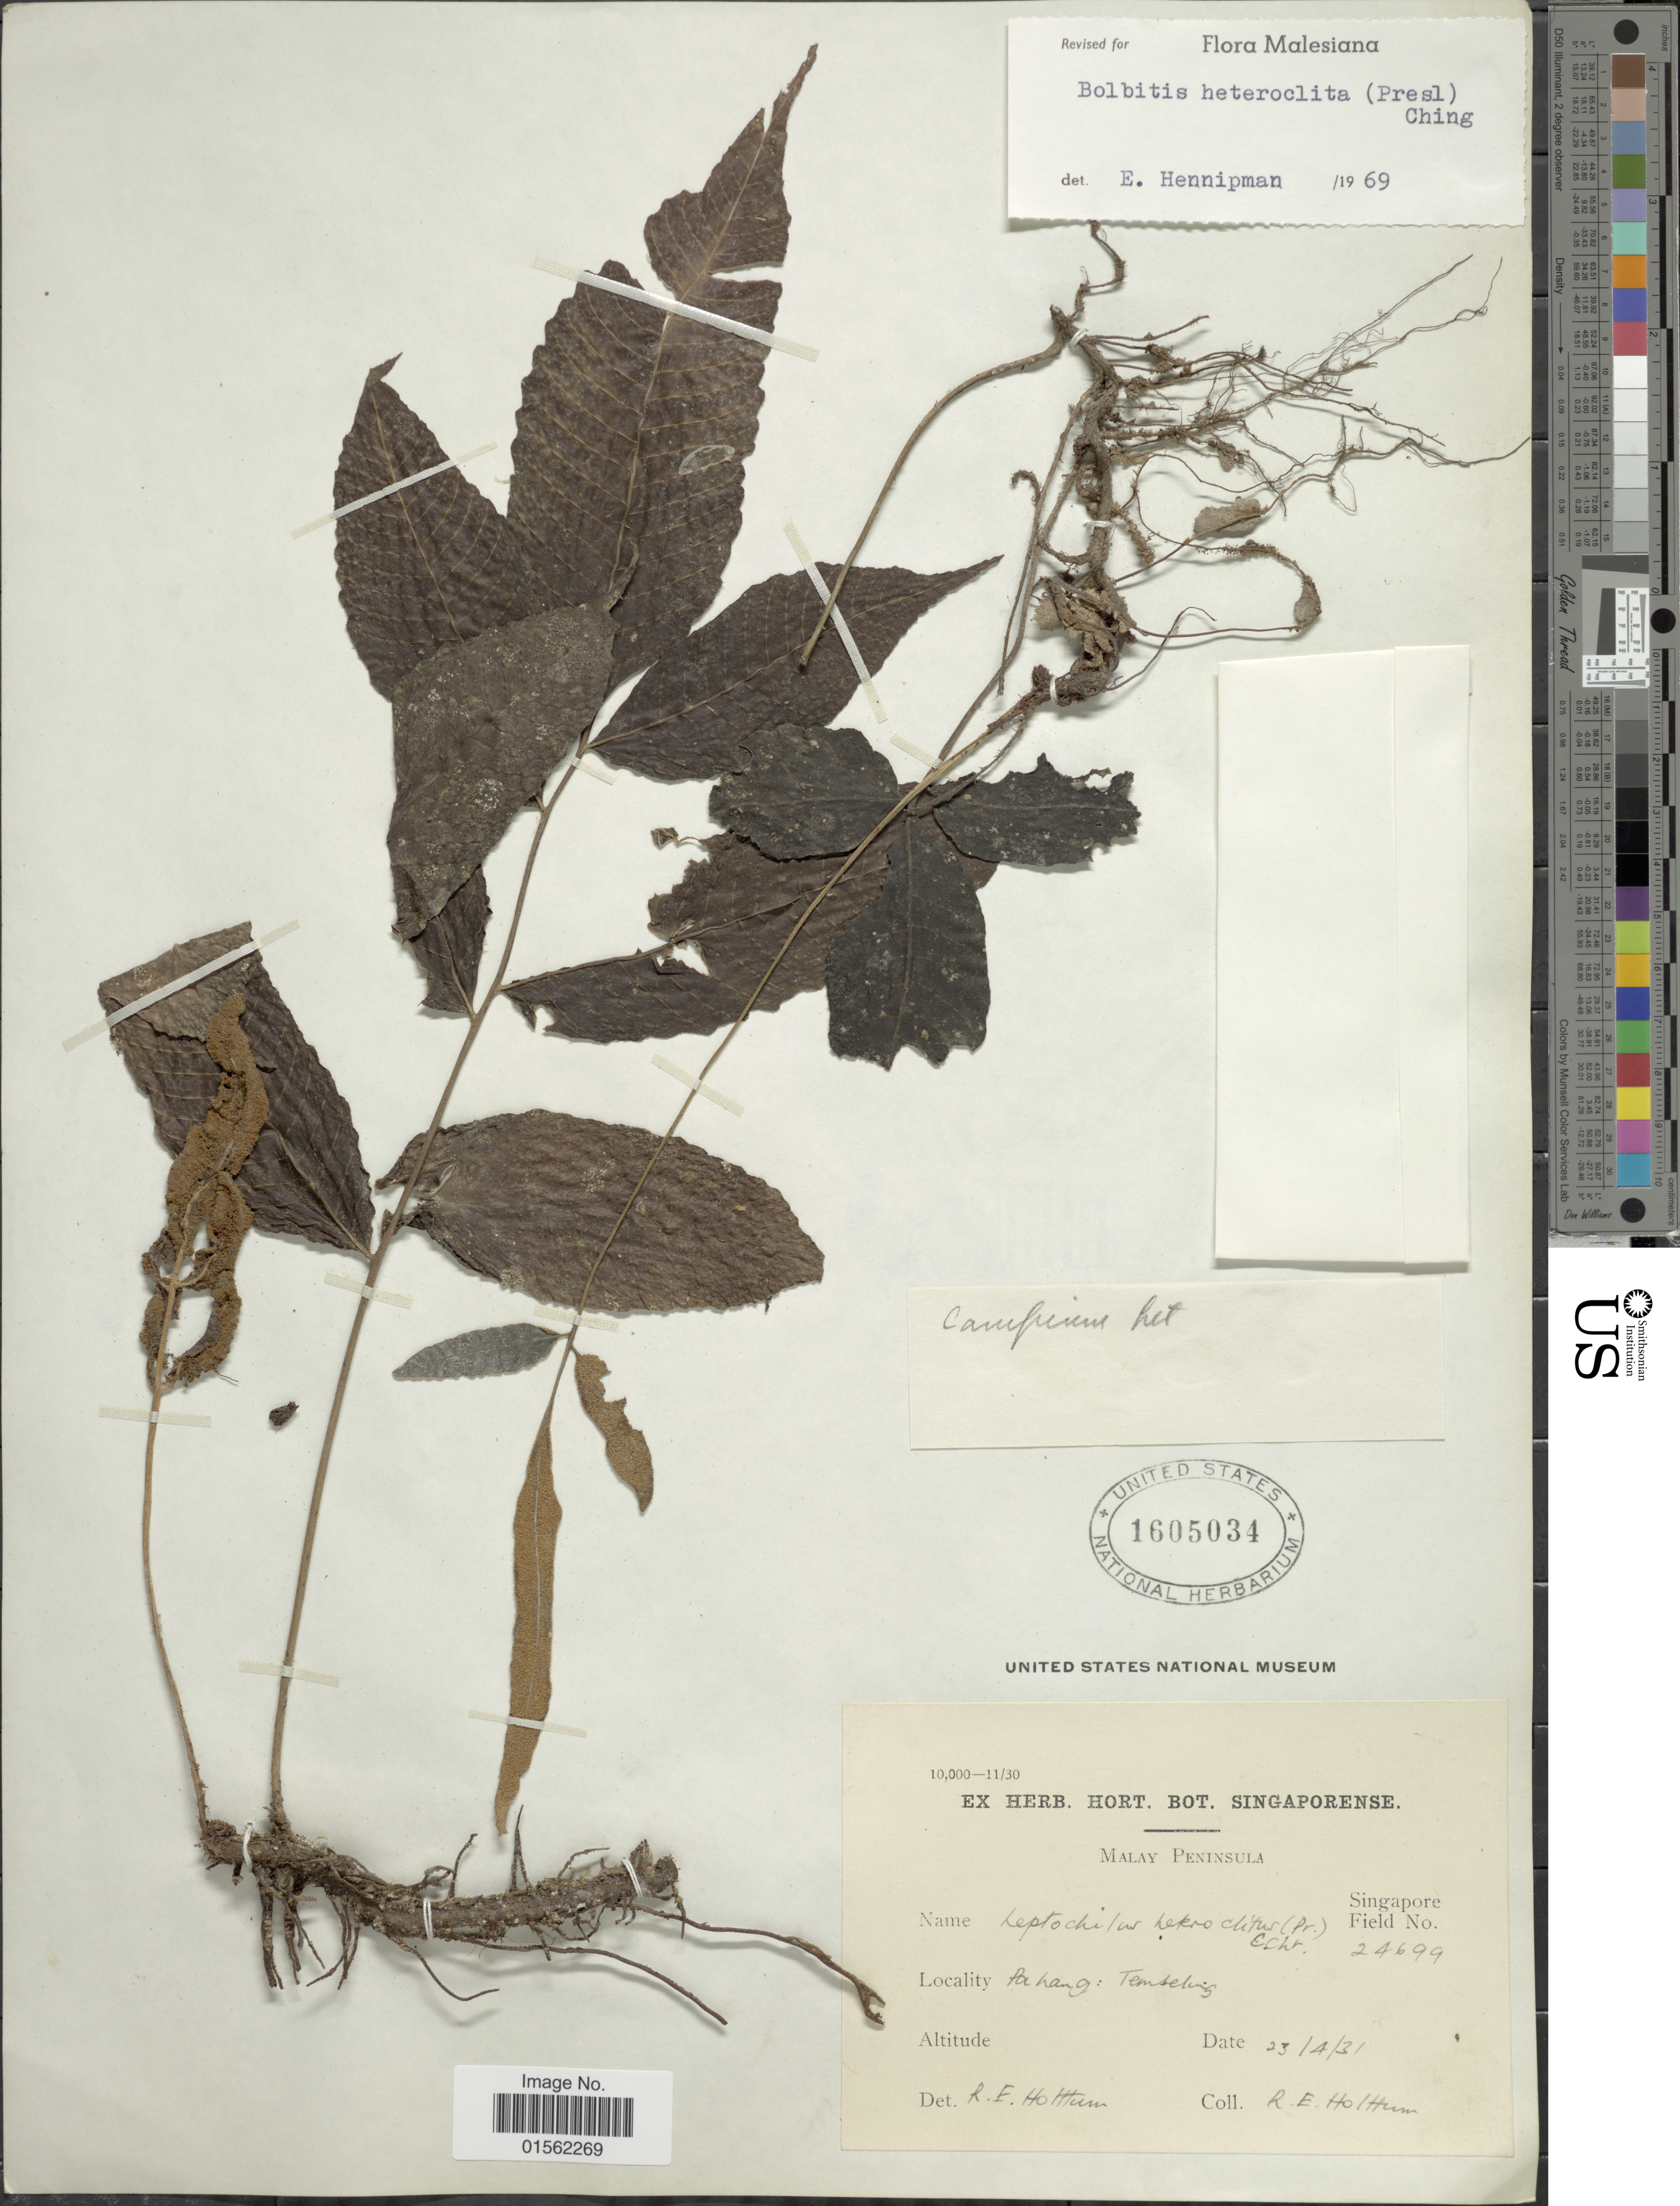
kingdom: Plantae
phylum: Tracheophyta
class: Polypodiopsida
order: Polypodiales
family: Dryopteridaceae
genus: Bolbitis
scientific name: Bolbitis heteroclita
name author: (C. Presl) Ching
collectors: R. E. Holttum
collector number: Singapore Field 24699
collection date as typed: Transcribed d/m/y: 23/4/31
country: Malaysia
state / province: Pahang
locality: Malay Peninsula, Tenseling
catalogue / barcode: US 1605034